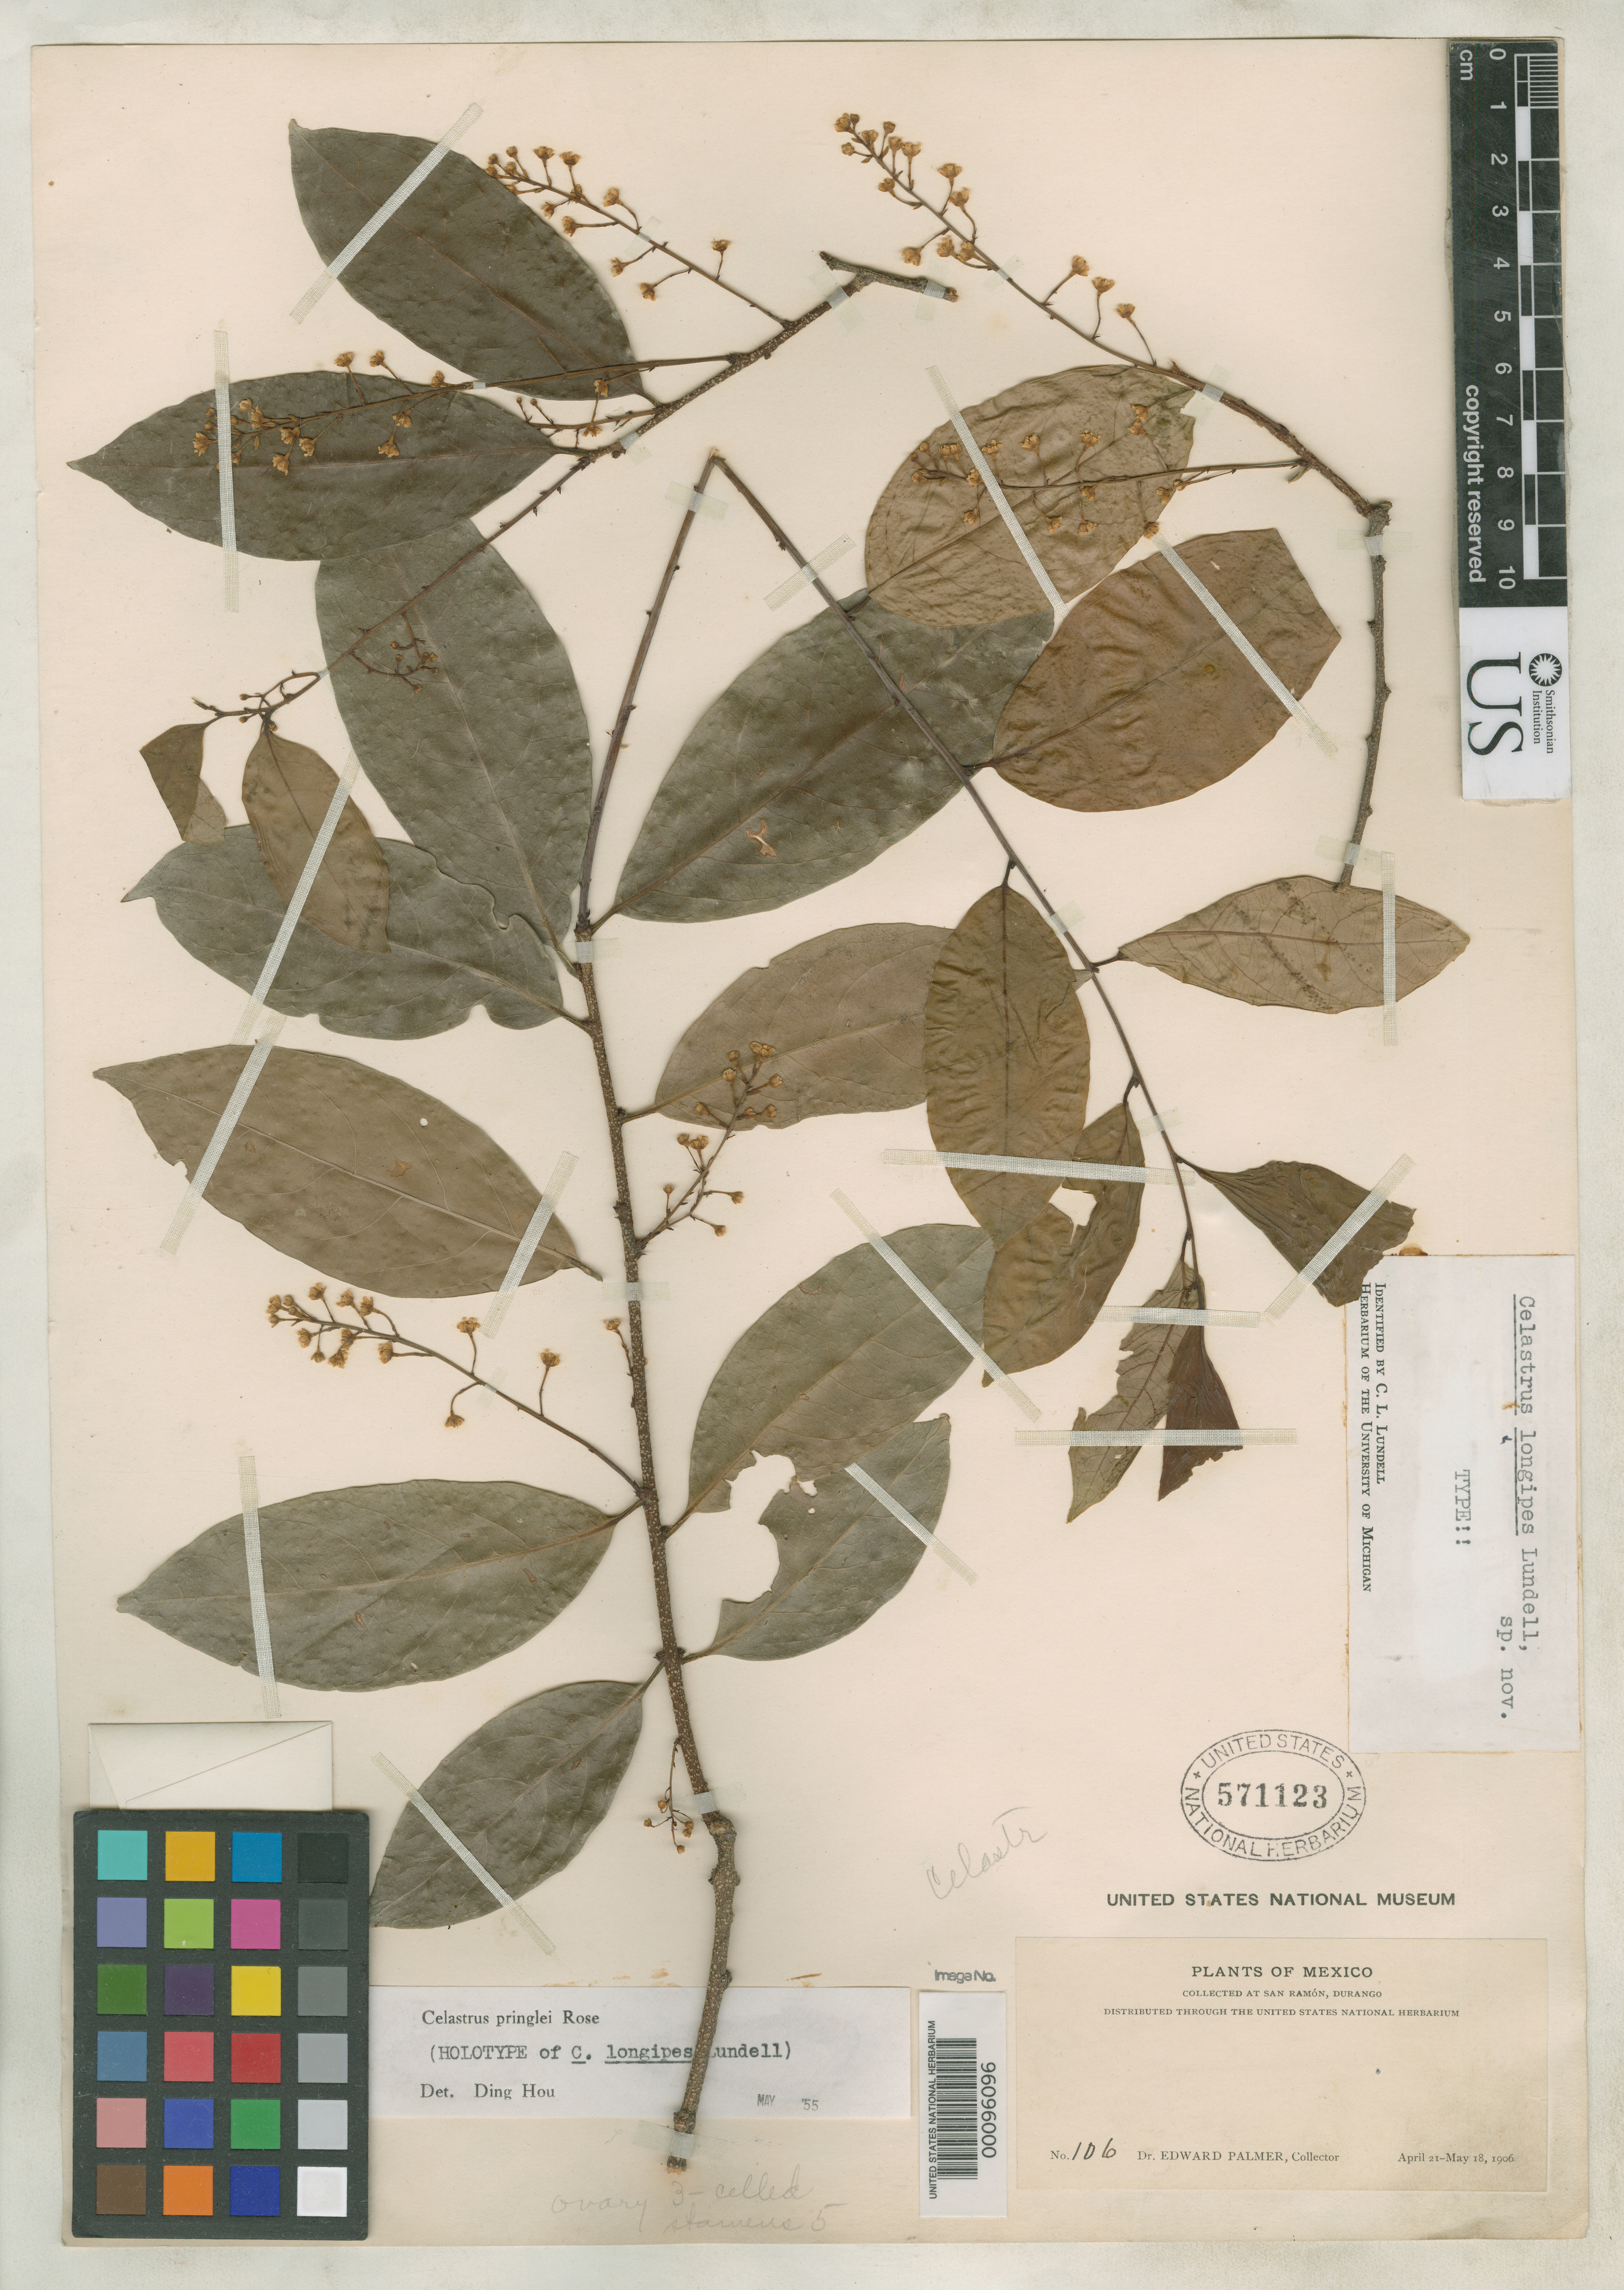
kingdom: Plantae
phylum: Tracheophyta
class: Magnoliopsida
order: Celastrales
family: Celastraceae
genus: Celastrus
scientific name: Celastrus longipes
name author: Lundell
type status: Holotype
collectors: E. Palmer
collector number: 106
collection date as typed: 21 Apr 1906 to 18 May 1906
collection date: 1906-04-21/1906-05-18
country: Mexico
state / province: Durango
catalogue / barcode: US 571123